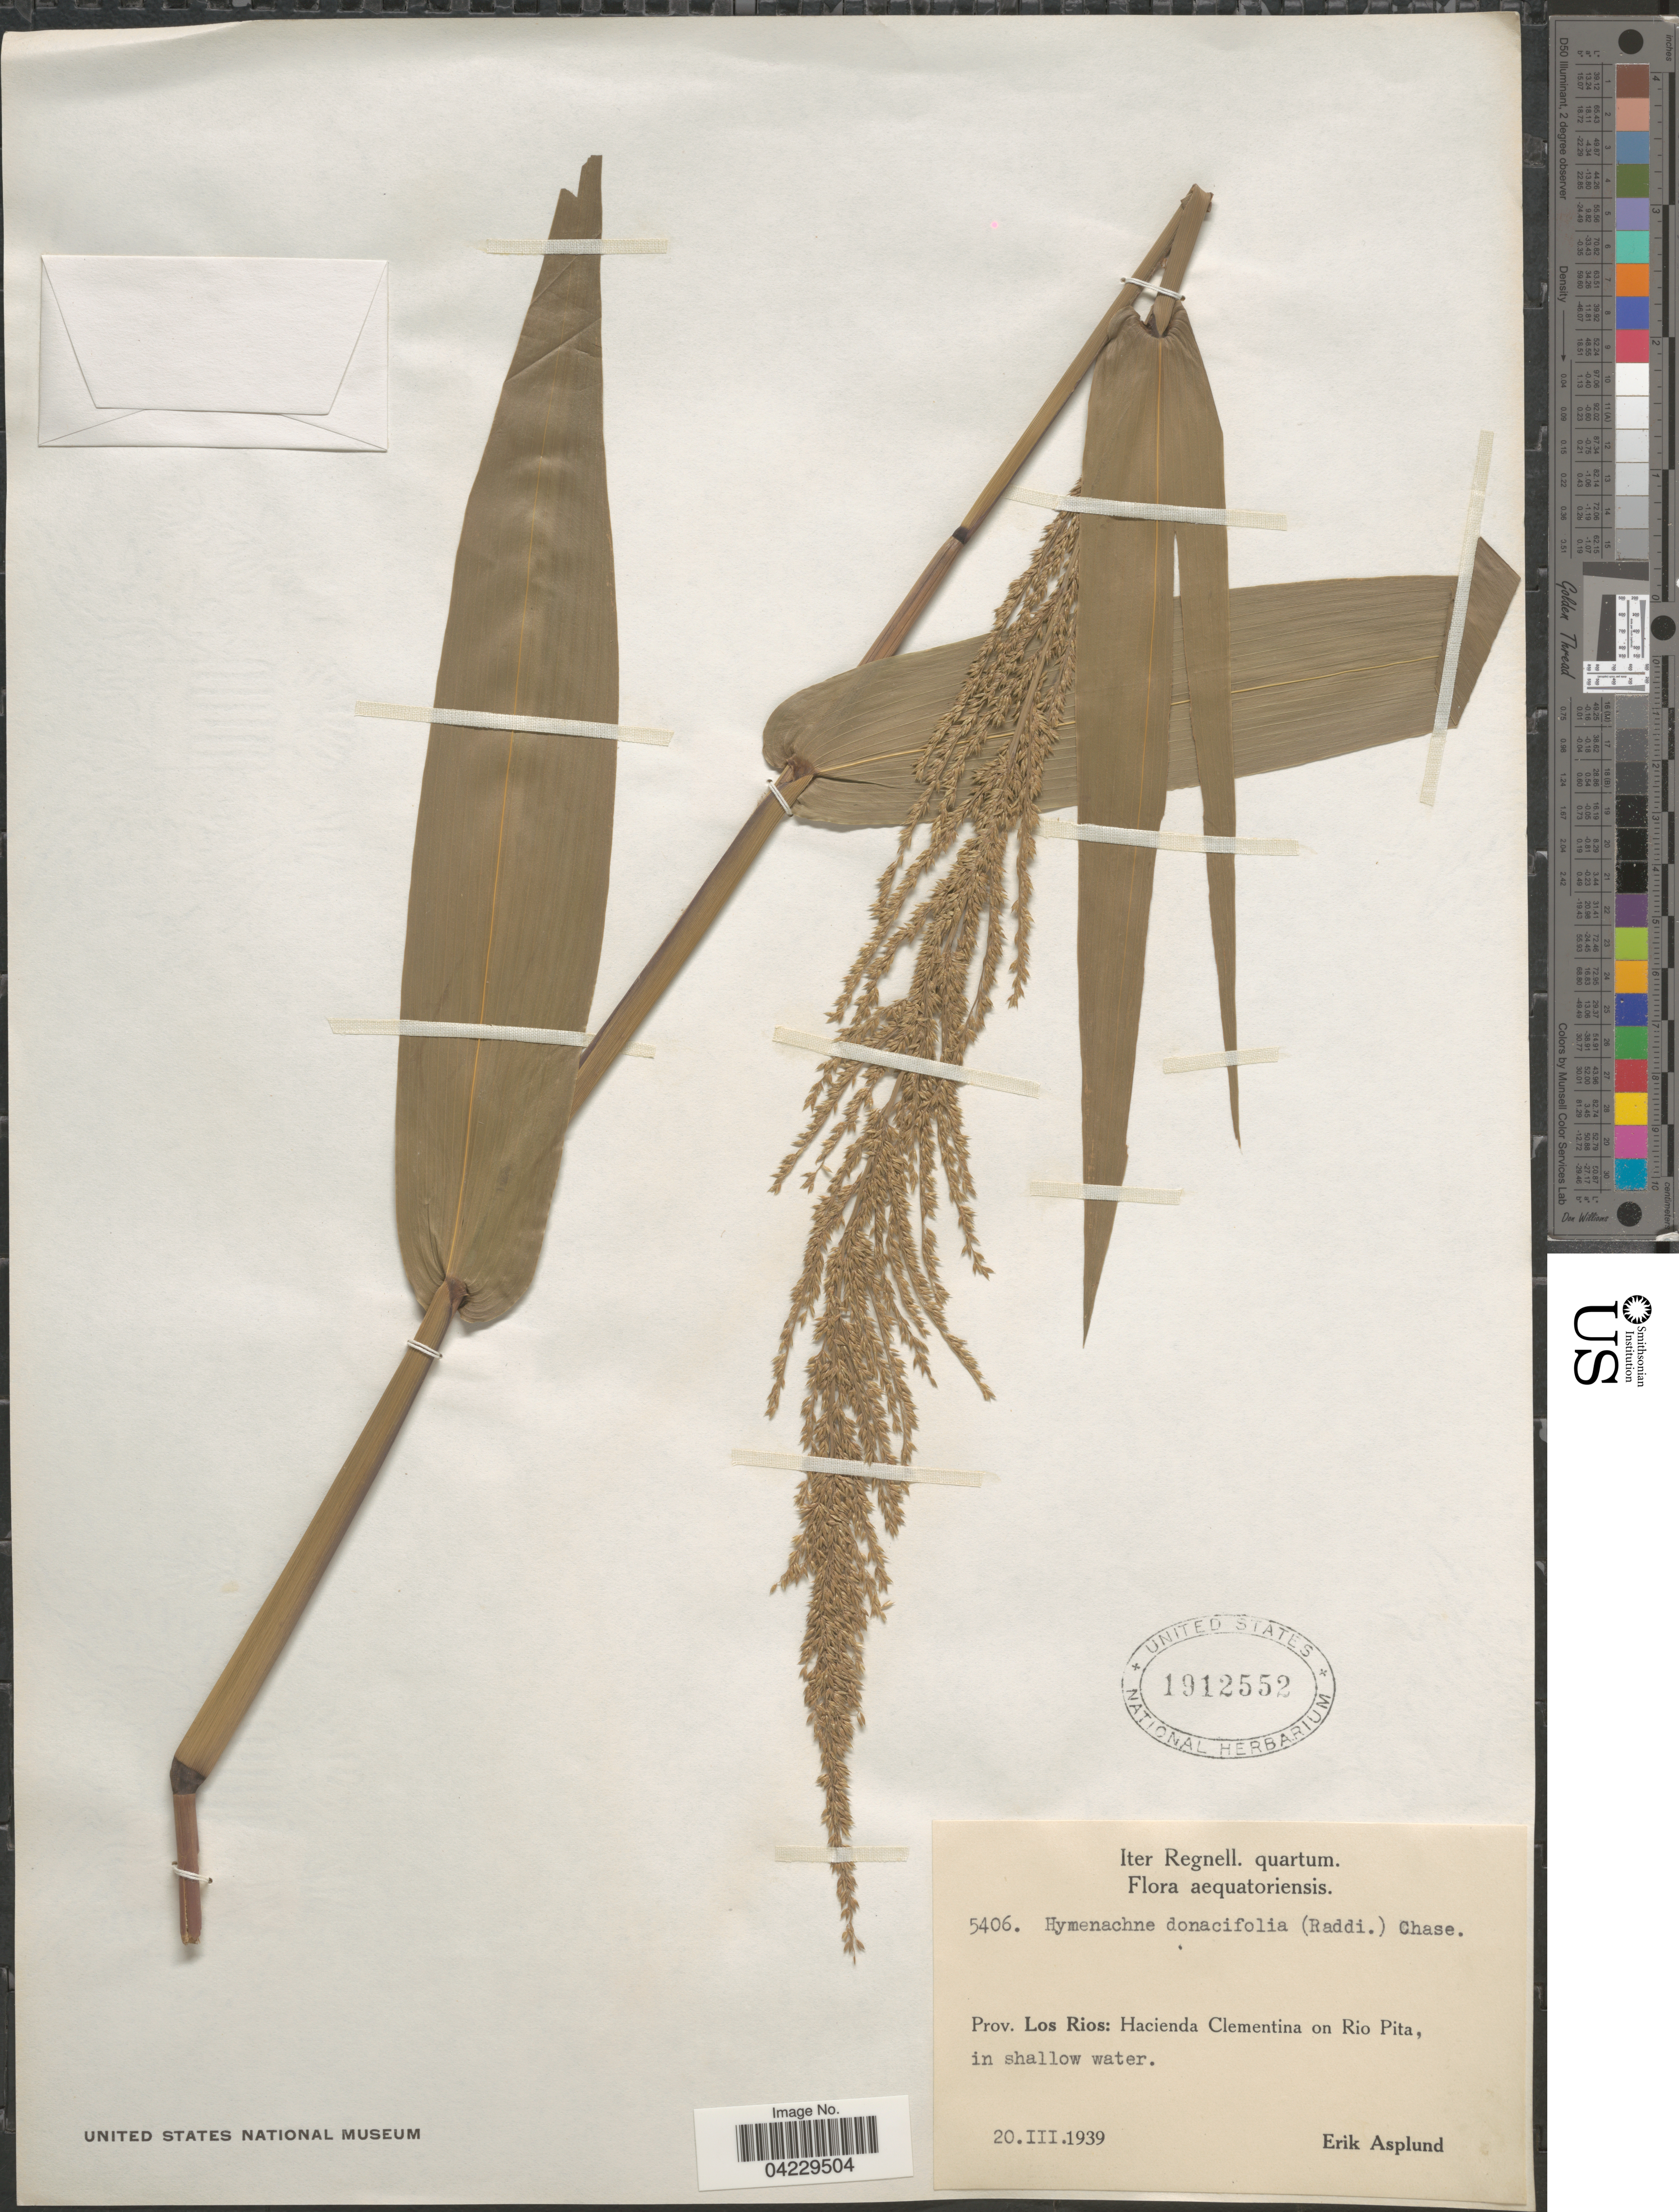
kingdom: Plantae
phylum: Tracheophyta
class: Liliopsida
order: Poales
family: Poaceae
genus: Hymenachne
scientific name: Hymenachne donacifolia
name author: (Raddi) Chase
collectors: E. Asplund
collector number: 5406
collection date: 1939-03-20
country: Ecuador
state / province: Los Ríos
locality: Iter Regnell. quartum. Aequatoriensis. Prov. Los Rios: Hacienda Clementina on Rio Pita, in shallow water.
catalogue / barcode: US 1912552